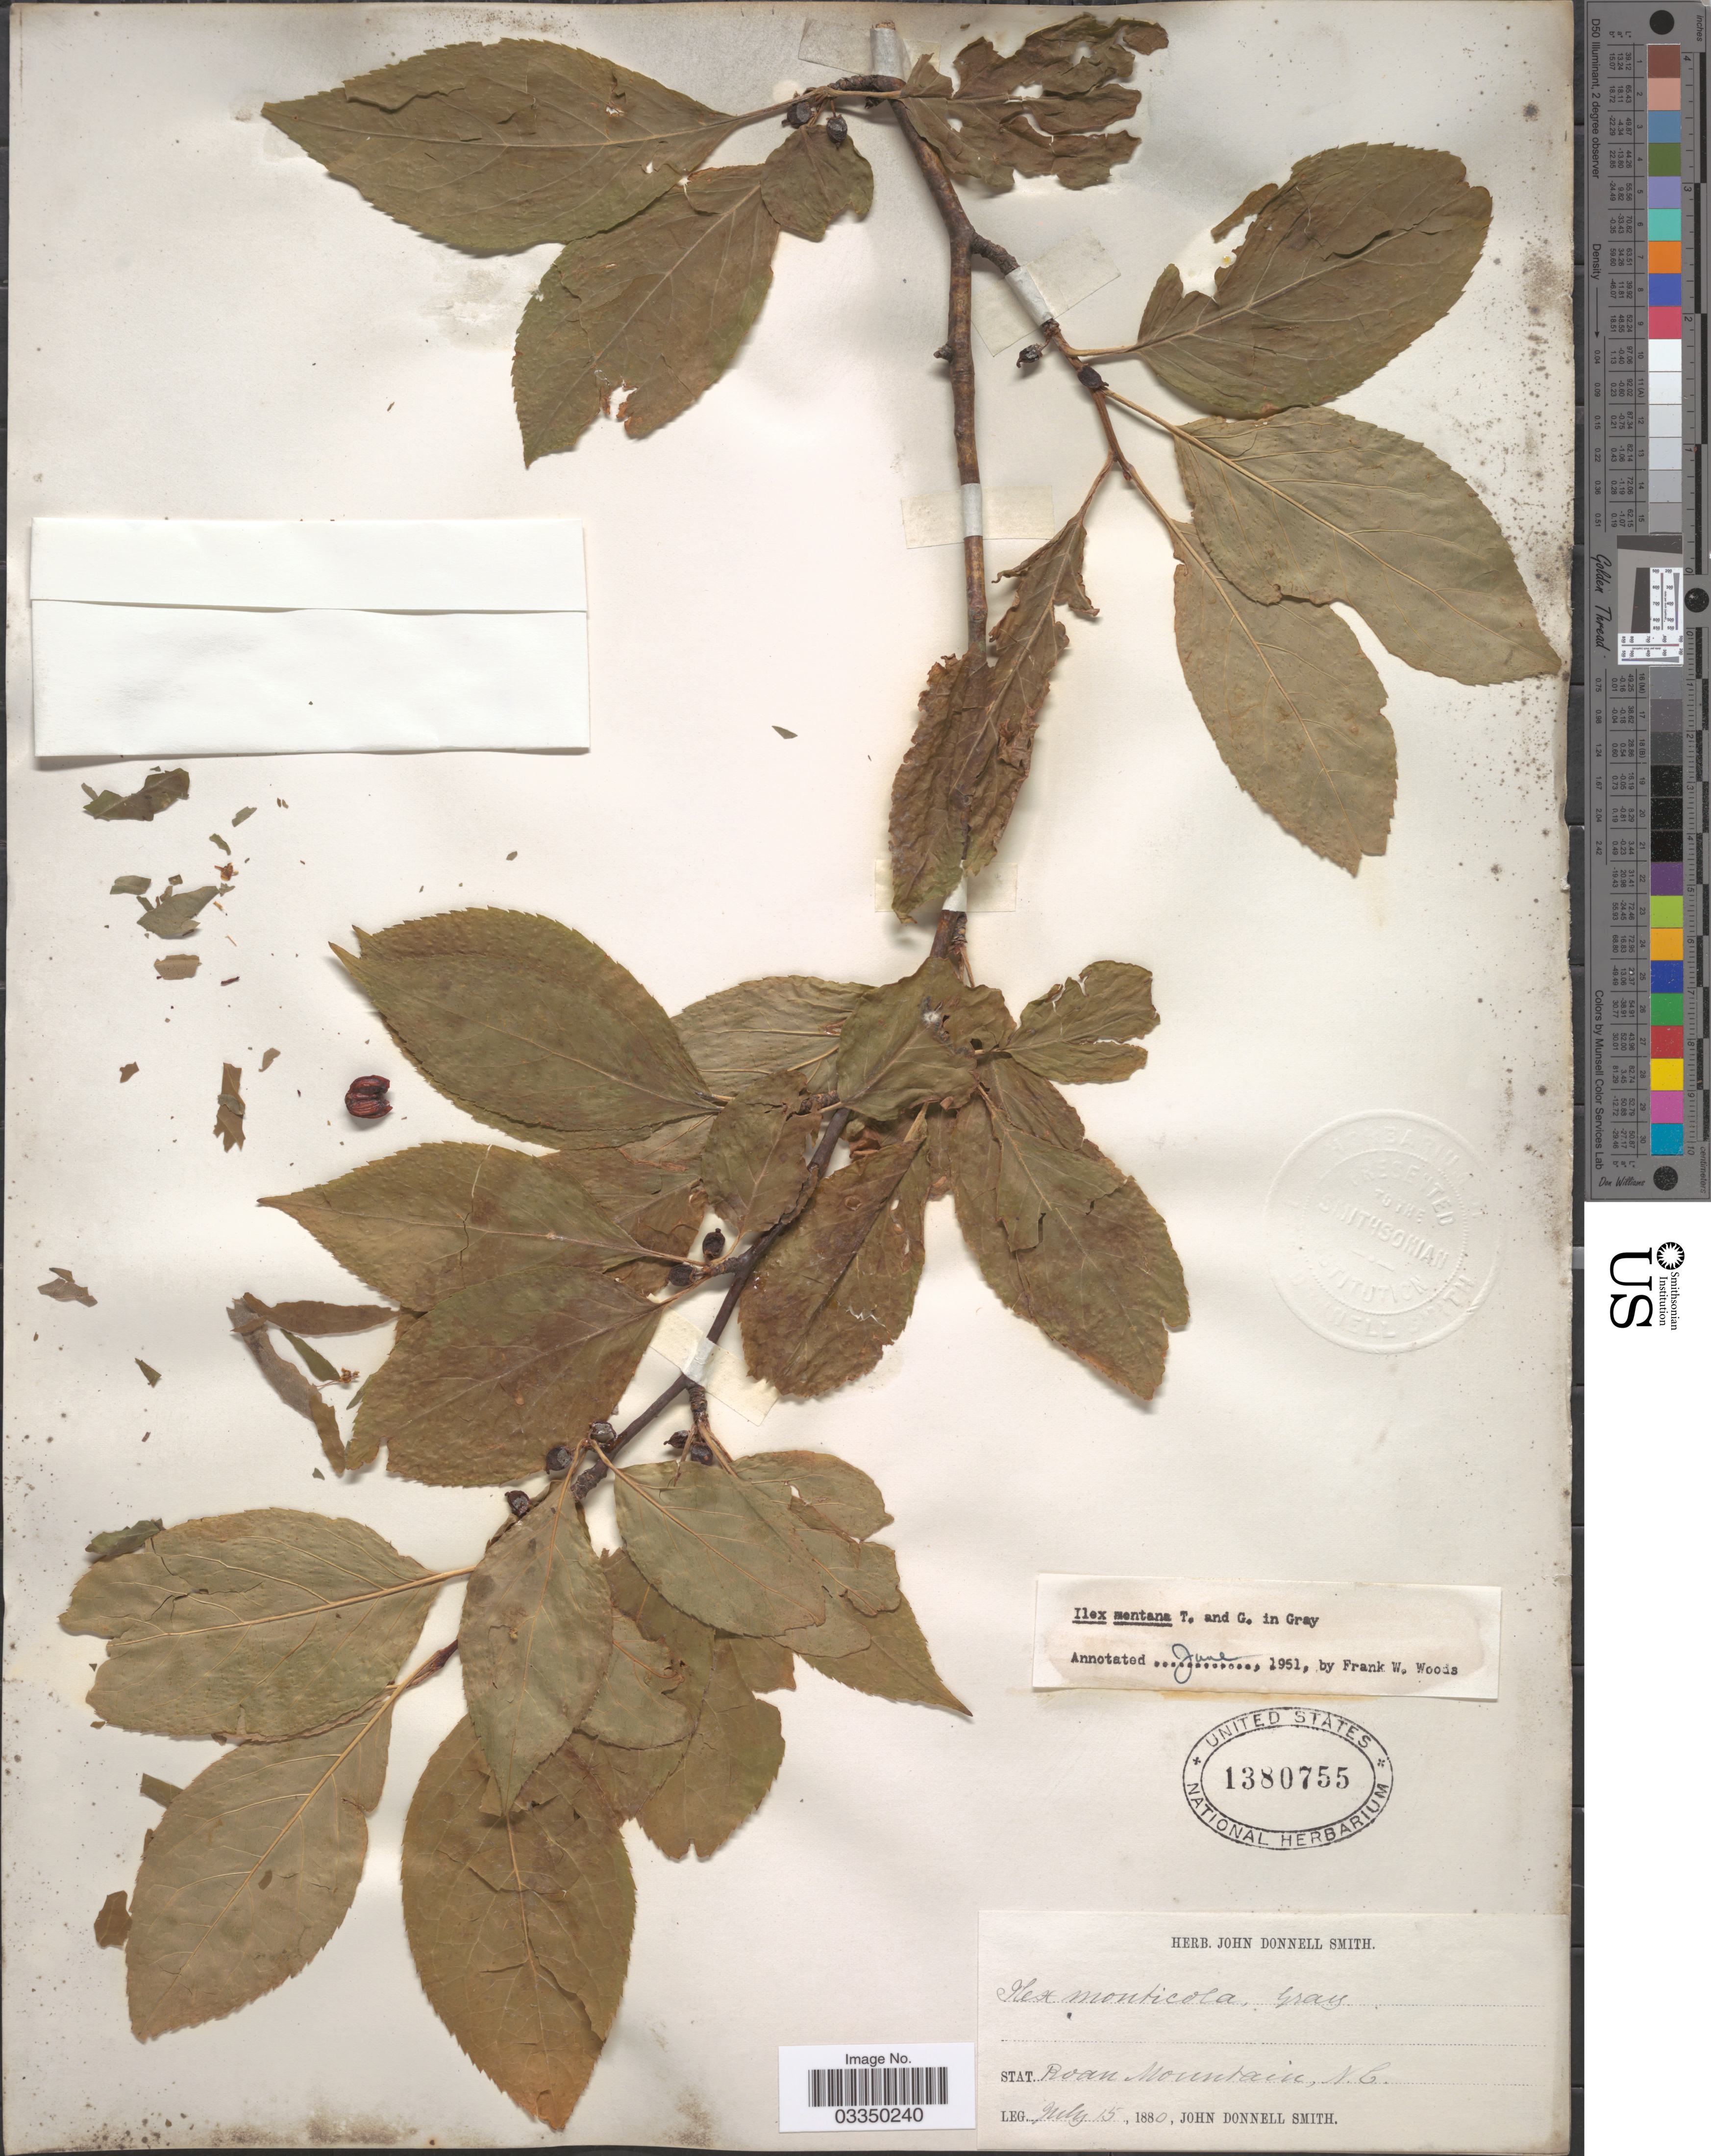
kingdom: Plantae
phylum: Tracheophyta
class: Magnoliopsida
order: Aquifoliales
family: Aquifoliaceae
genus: Ilex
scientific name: Ilex montana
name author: Torr. & A. Gray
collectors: J. Donnell Smith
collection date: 1880-07-15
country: United States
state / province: North Carolina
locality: Stat. Roan Mountain.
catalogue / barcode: US 1380755